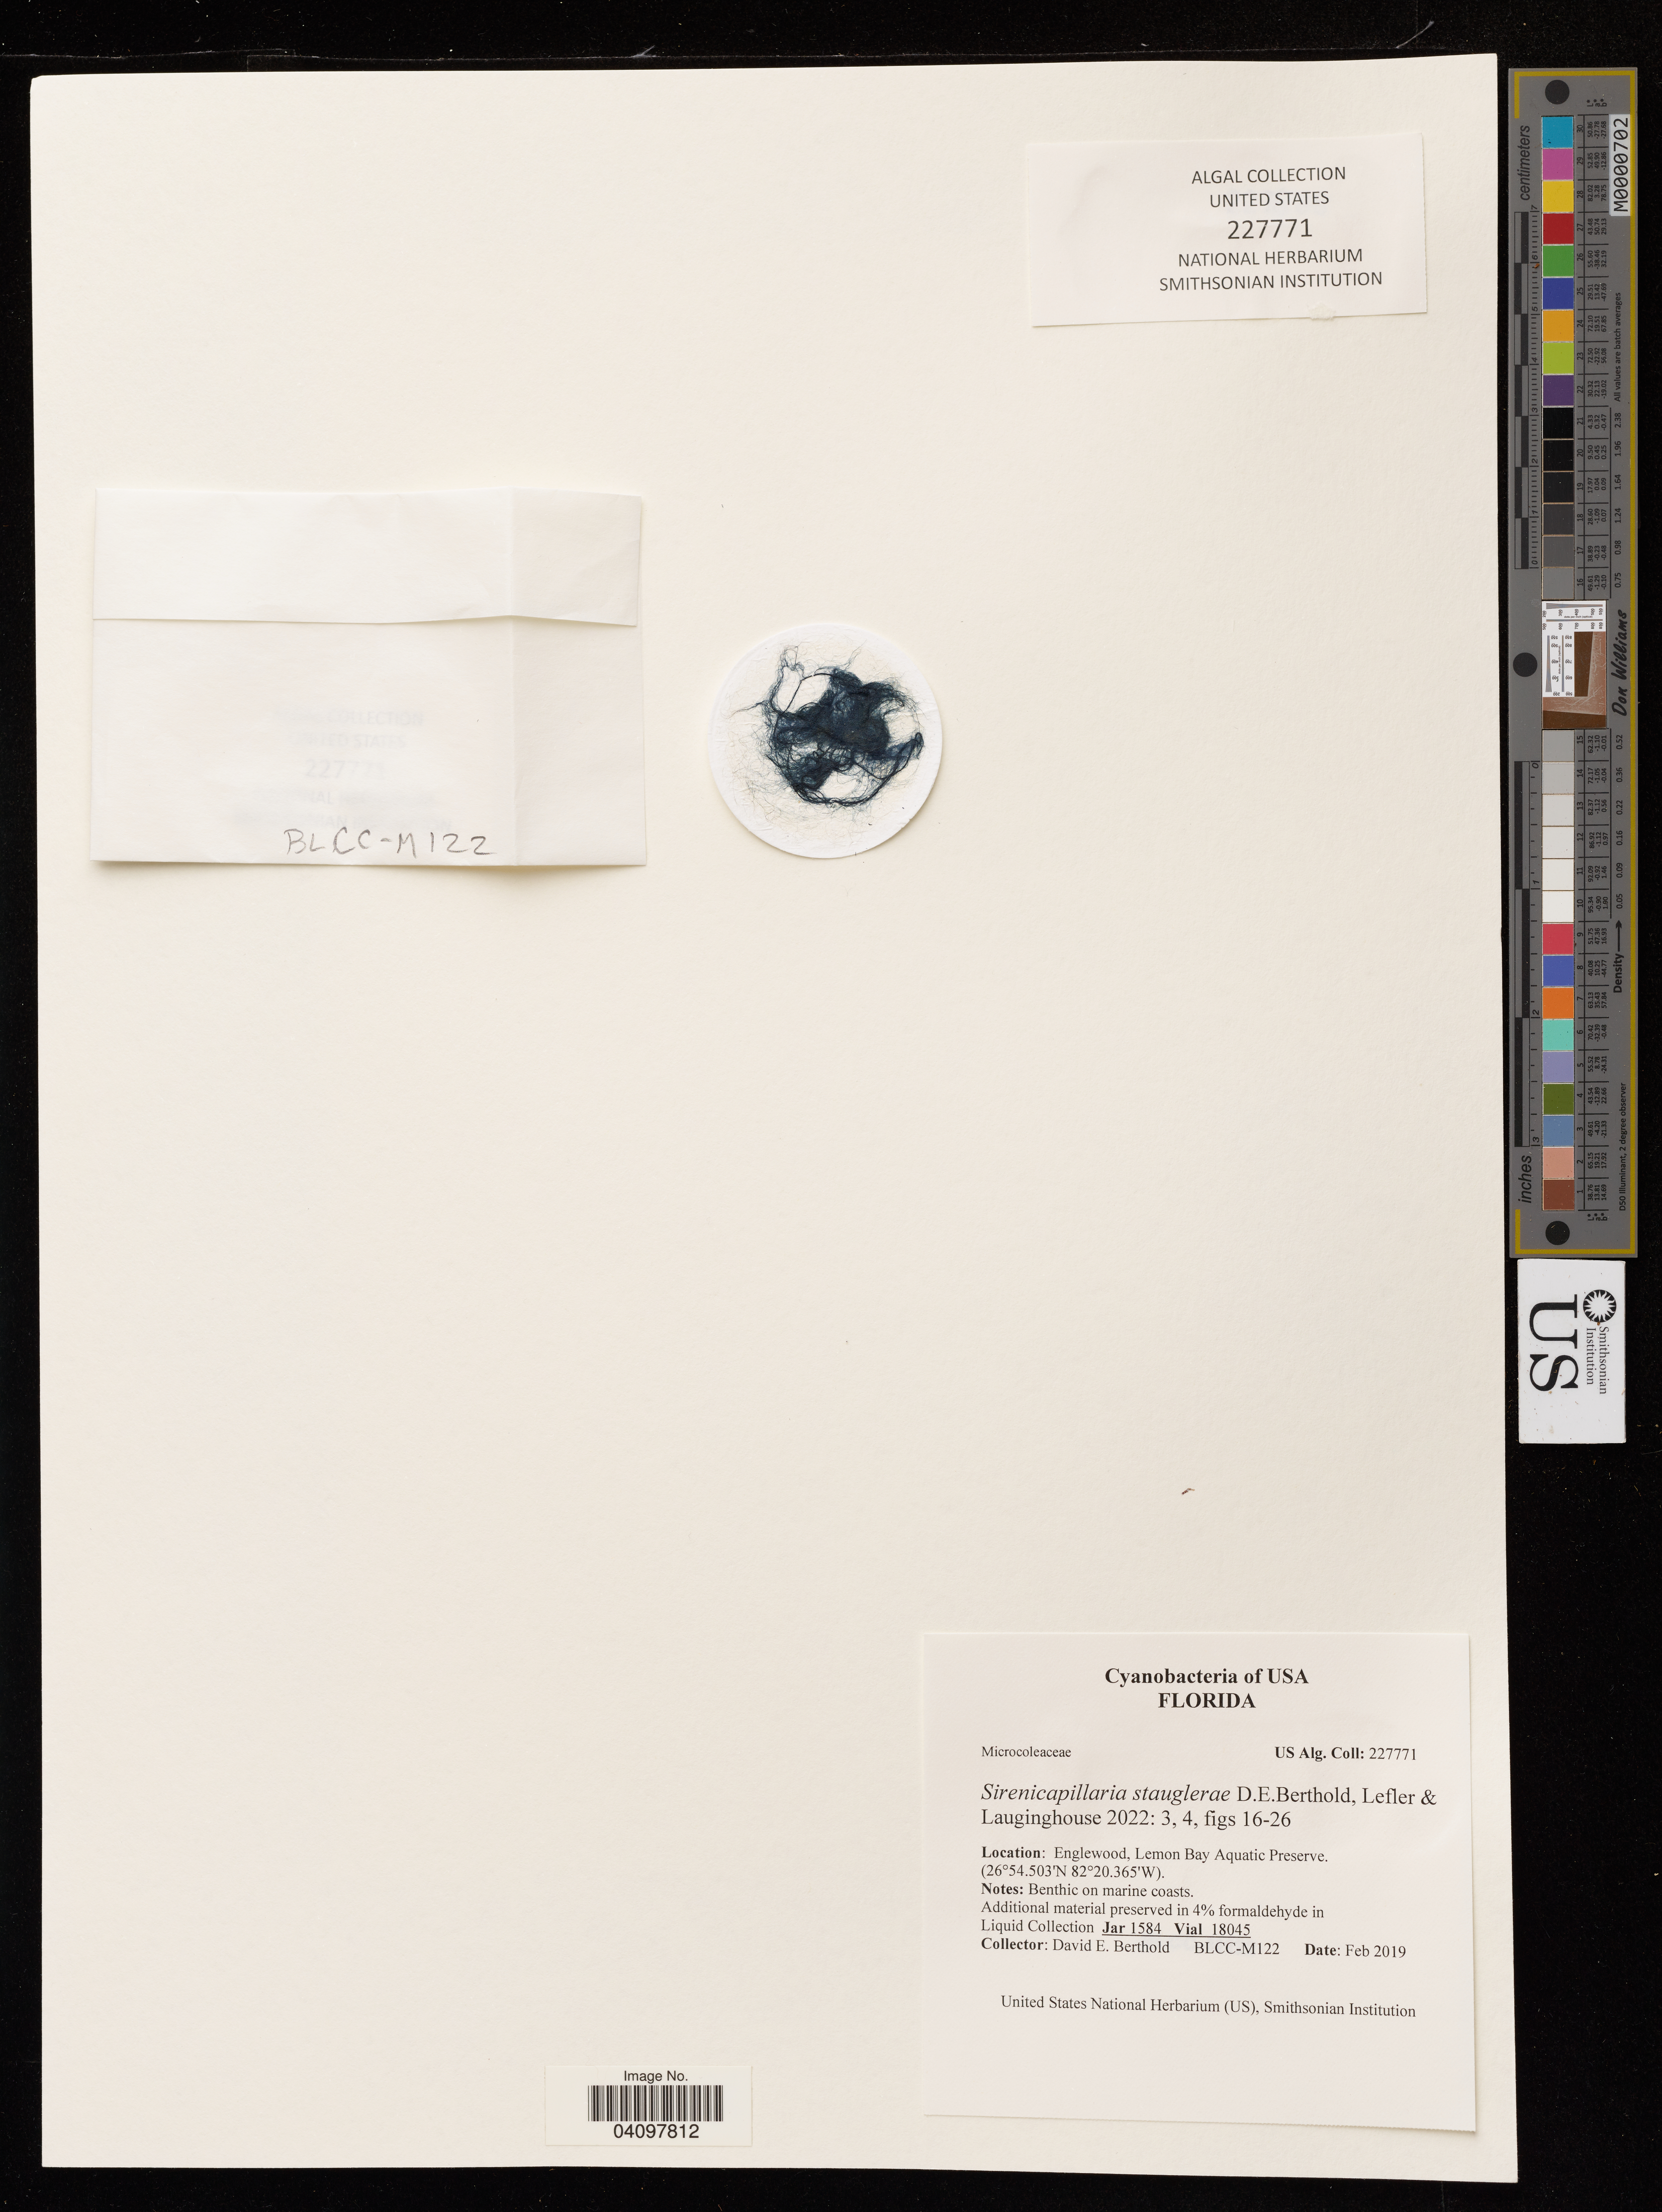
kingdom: Bacteria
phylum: Cyanobacteria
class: Cyanobacteriia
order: Cyanobacteriales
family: Microcoleaceae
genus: Sirenicapillaria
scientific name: Sirenicapillaria stauglerae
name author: D.E. Berthold et al.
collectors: D. Berthold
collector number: BLCC-M122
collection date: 2019-02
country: United States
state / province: Florida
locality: Englewood, Lemon Bay Aquatic Preserve.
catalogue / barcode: US 227771